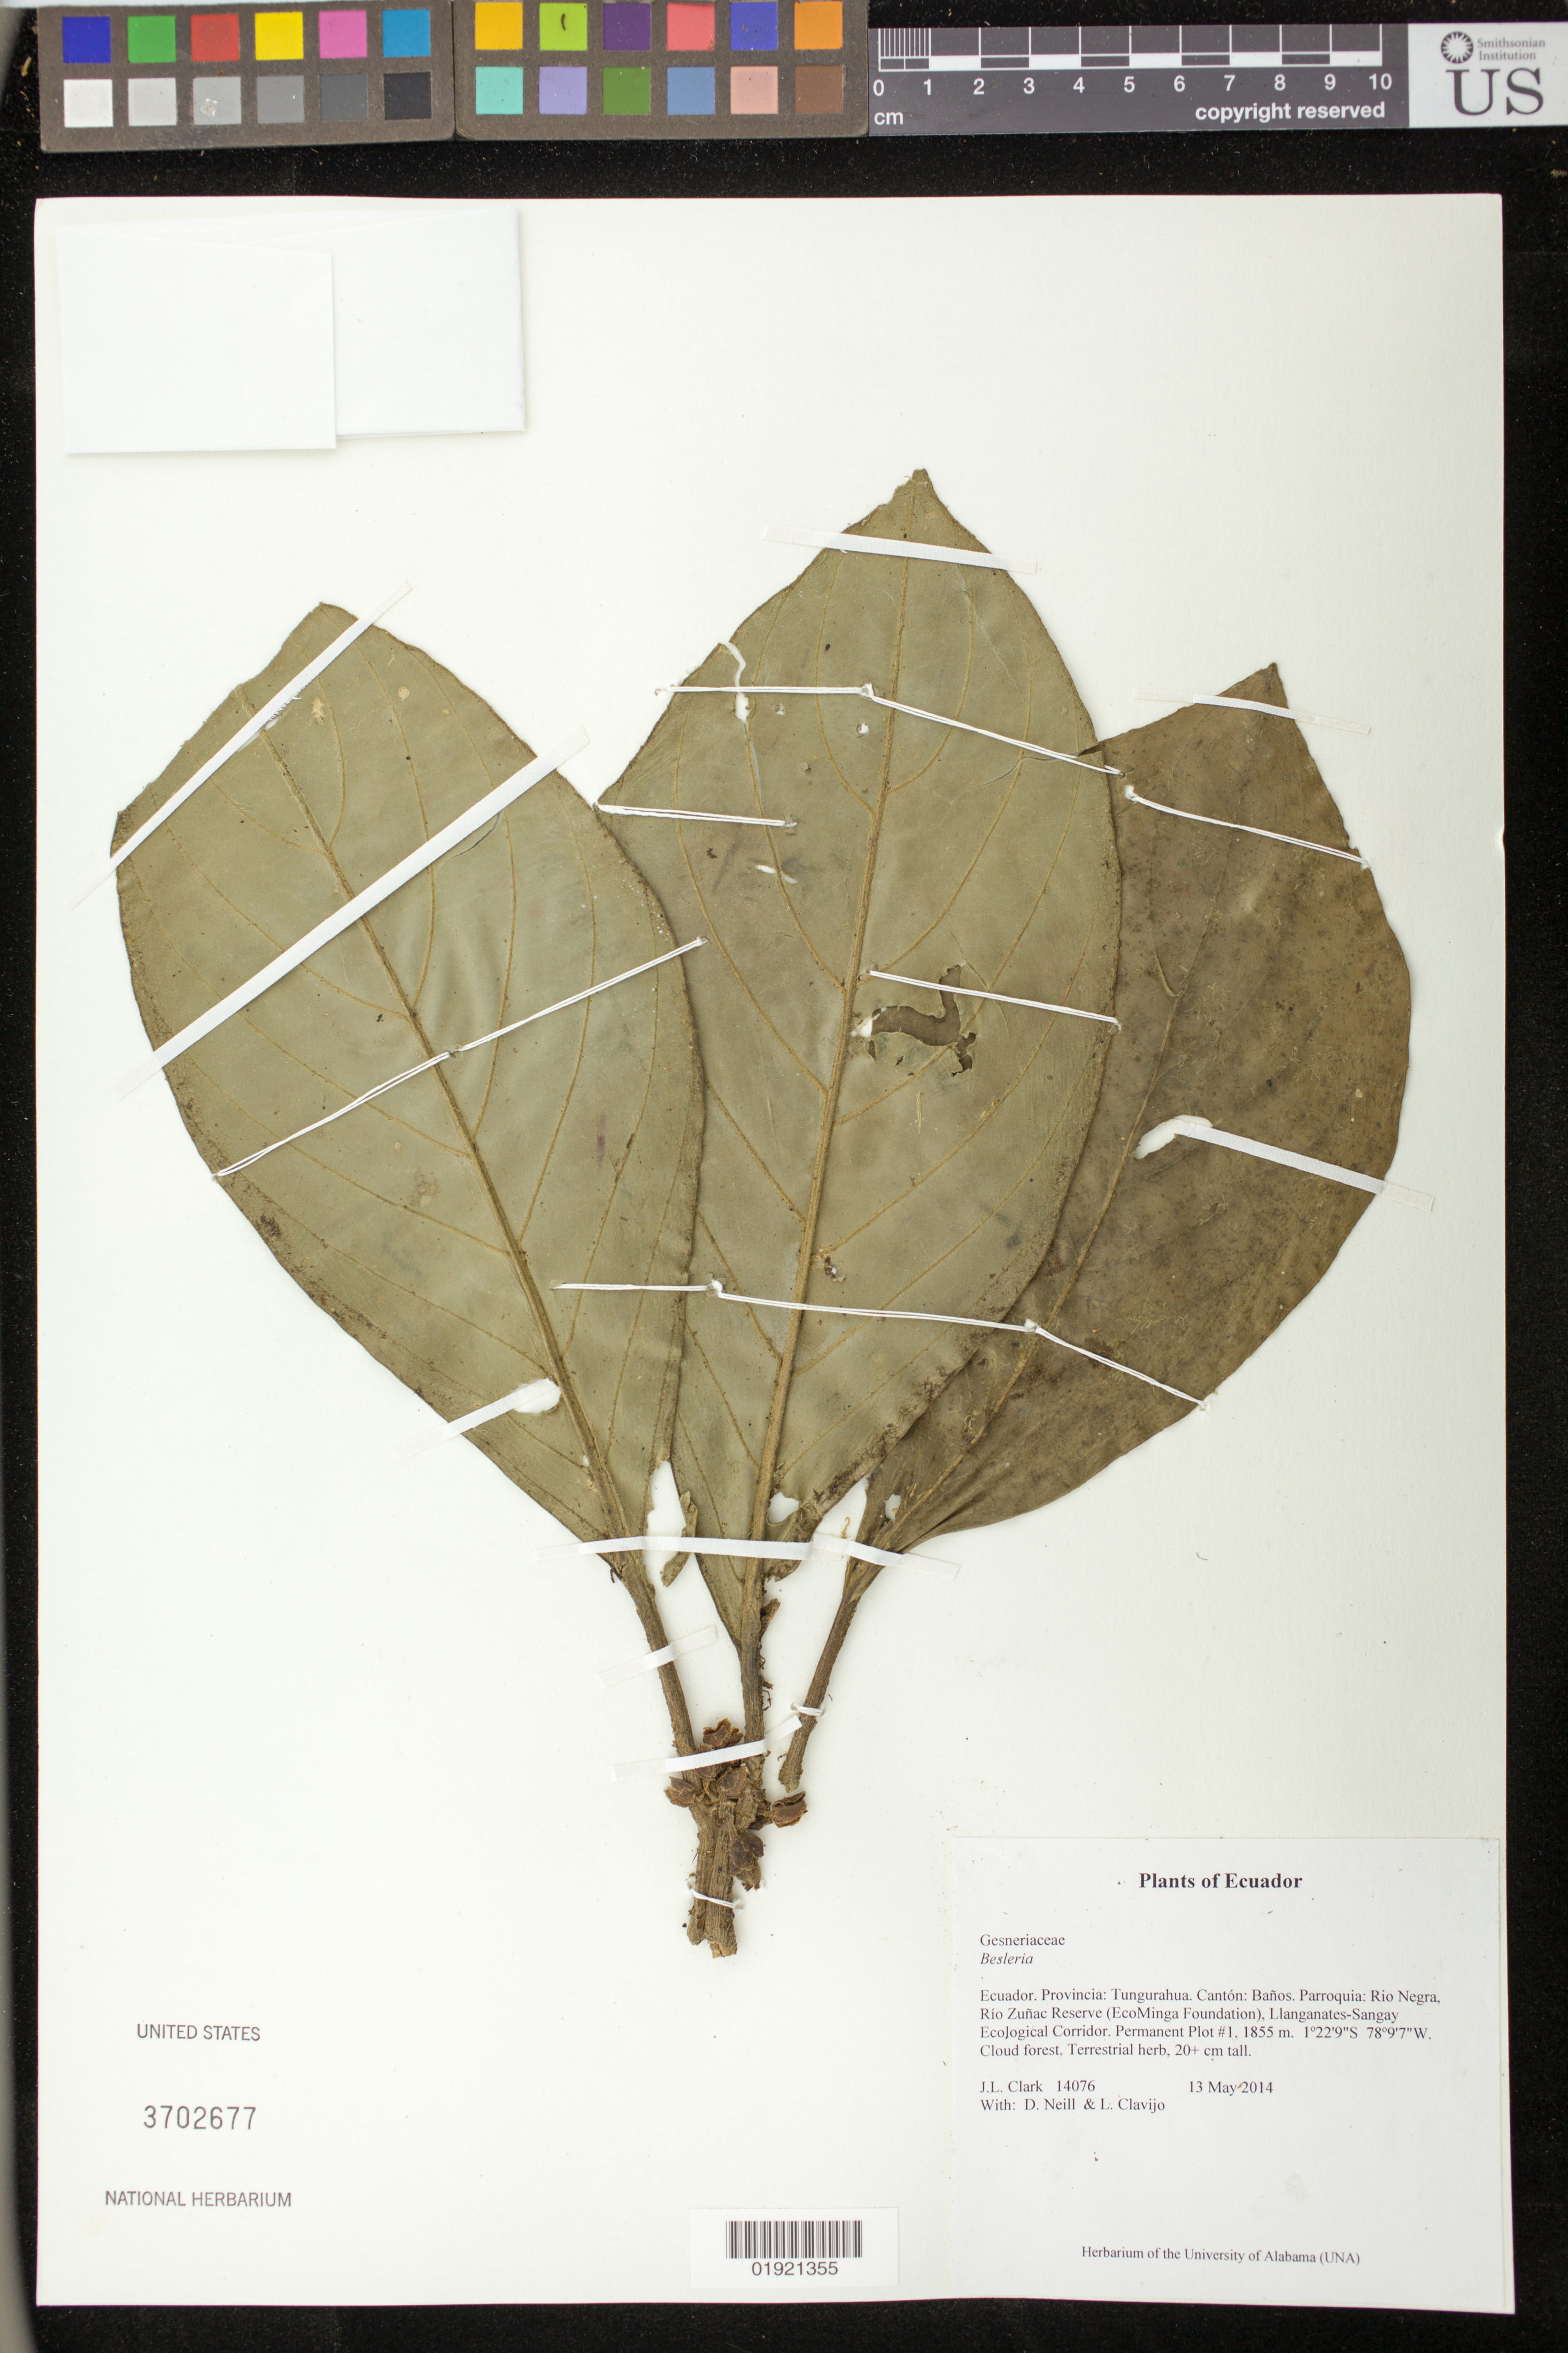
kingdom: Plantae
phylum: Tracheophyta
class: Magnoliopsida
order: Lamiales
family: Gesneriaceae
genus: Besleria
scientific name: Besleria sp.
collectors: J. L. Clark, D. Neill & L. Clavijo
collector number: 14076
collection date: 2014-05-13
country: Ecuador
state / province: Tungurahua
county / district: Banos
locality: Parroquia: Rio Negra, Rio Zunac Reserve (EcoMinga Foundation), Llanganates-Sangay Ecological Corridor. Permanent Plot #1.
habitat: Cloud forest.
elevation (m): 1855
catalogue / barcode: US 3702677